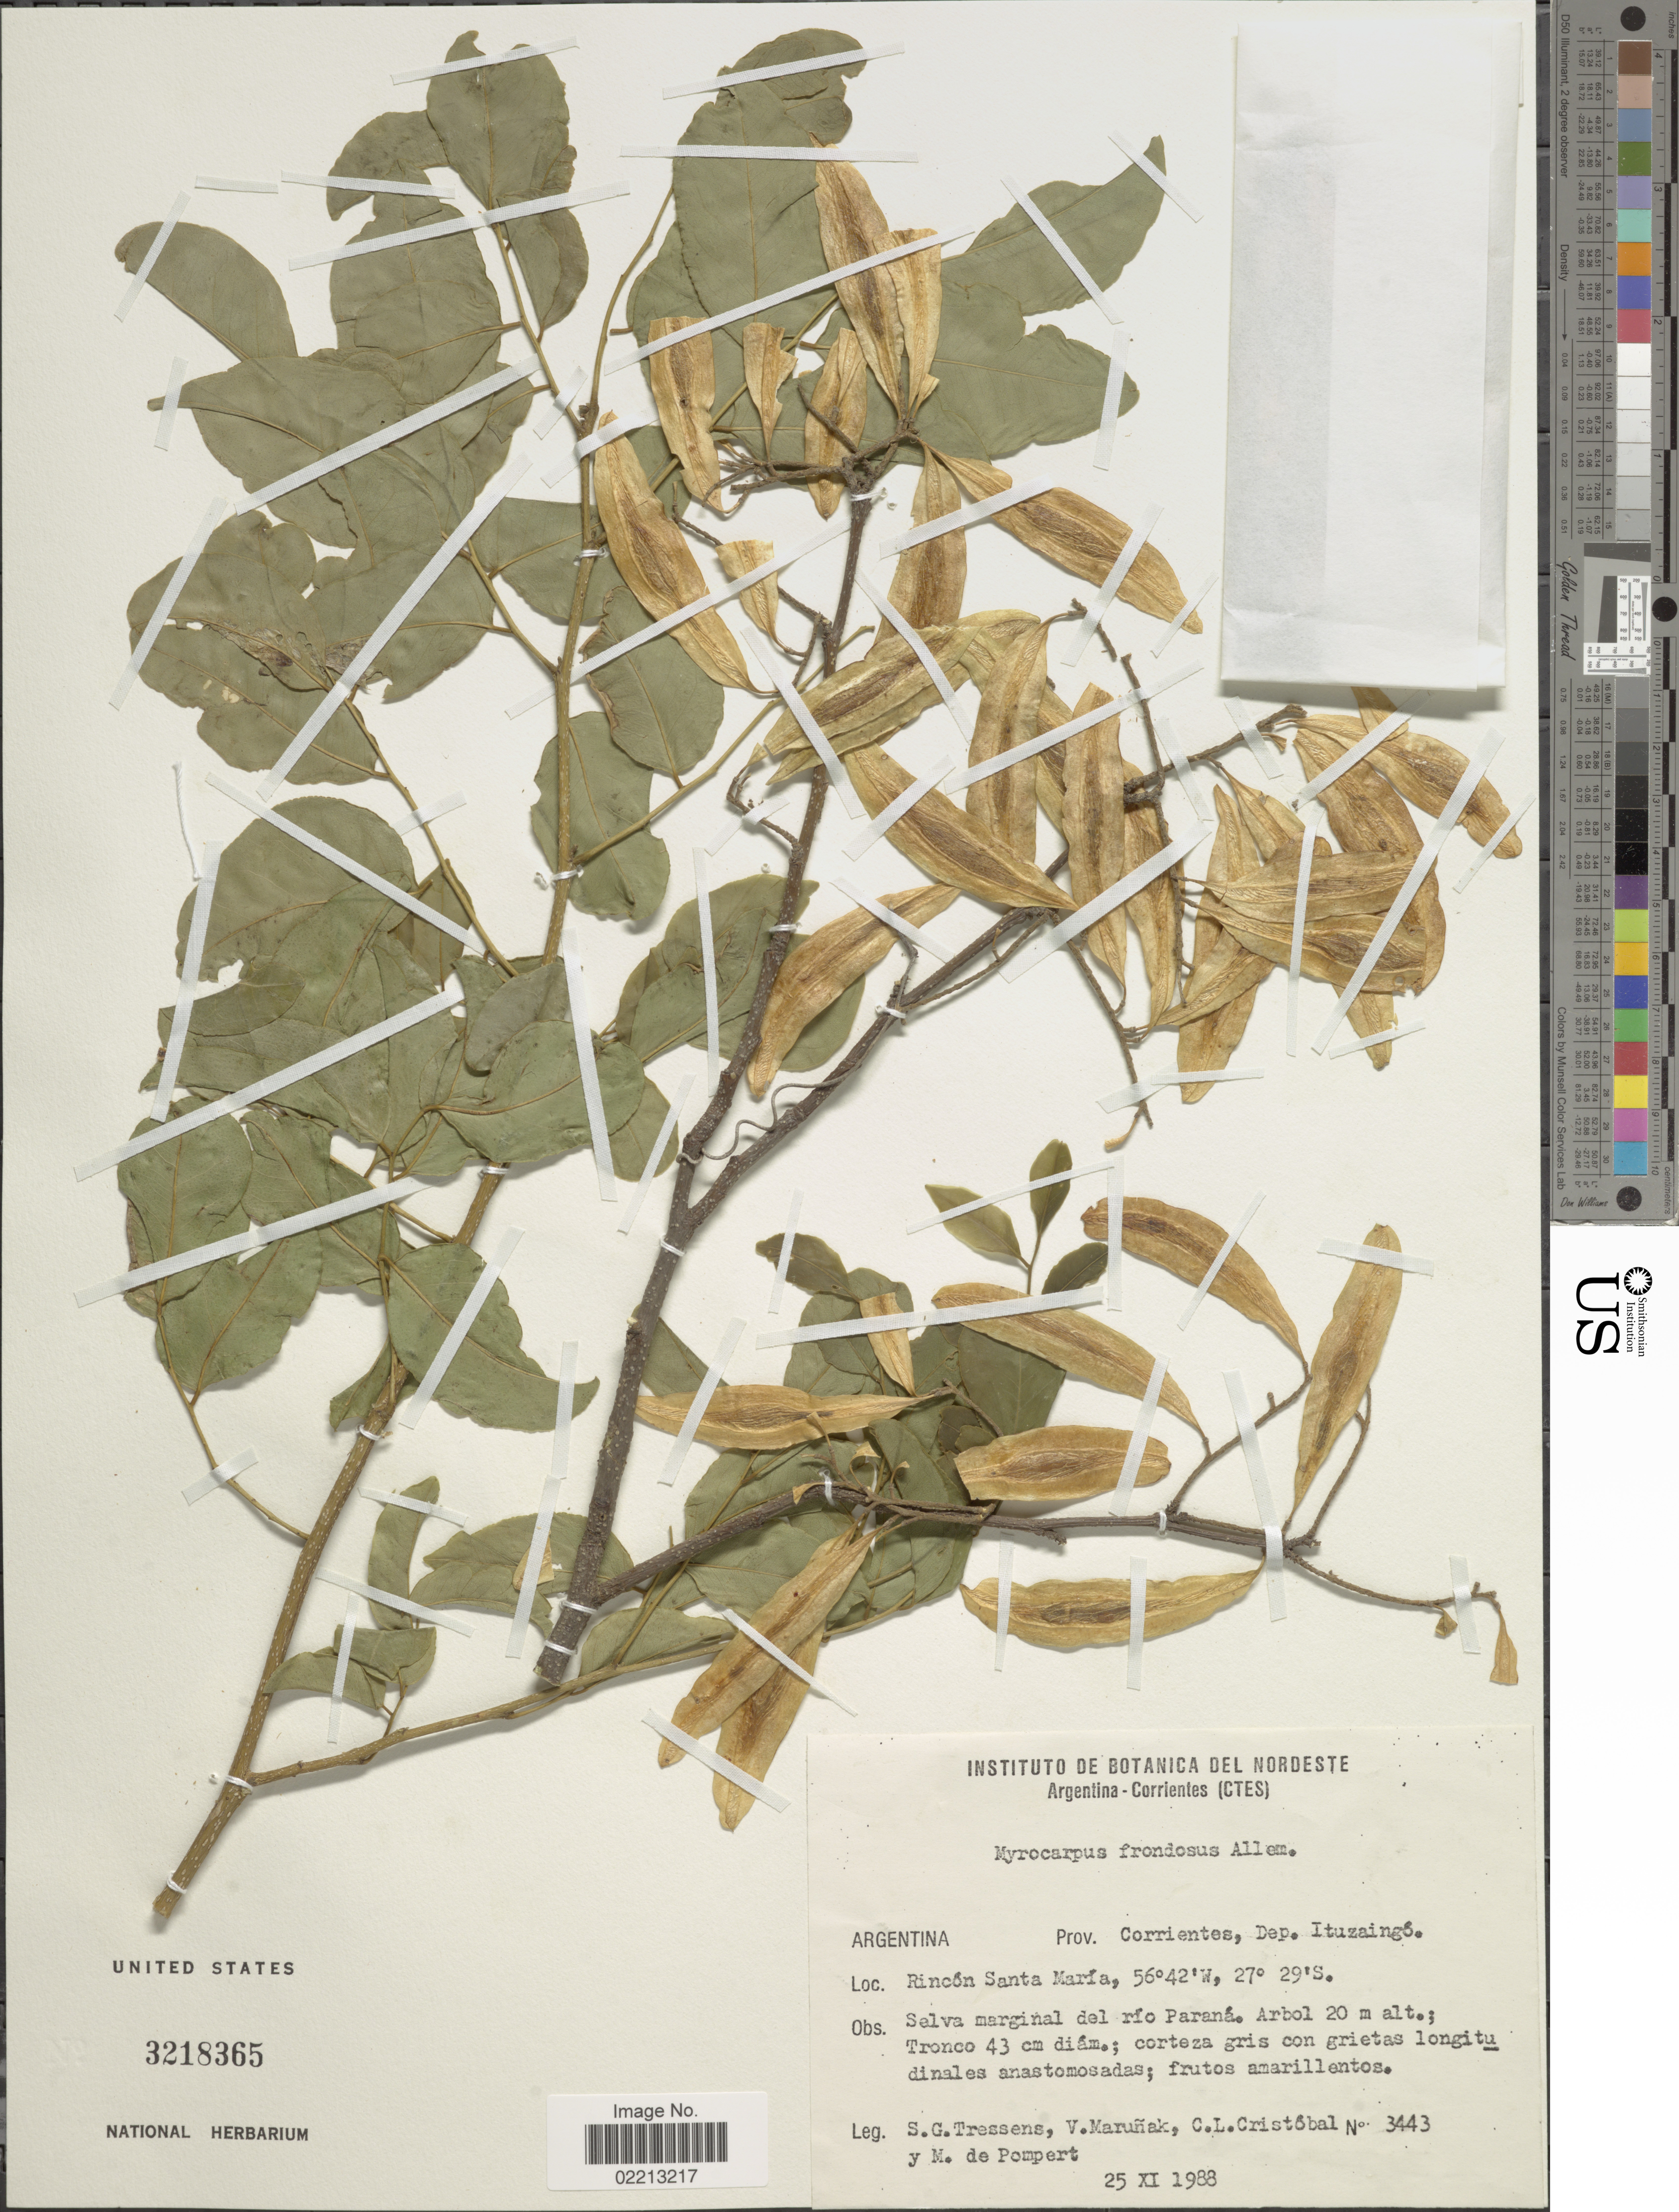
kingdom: Plantae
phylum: Tracheophyta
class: Magnoliopsida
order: Fabales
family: Fabaceae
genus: Myrocarpus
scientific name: Myrocarpus frondosus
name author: Allemão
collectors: S. Tressens, V. Maruñak, C. L. Cristóbal & M. de Pompert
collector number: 3443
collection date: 1988-11-25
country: Argentina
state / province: Corrientes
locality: Dep. Ituzaingo, Rincon Santa Maria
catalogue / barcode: US 3218365